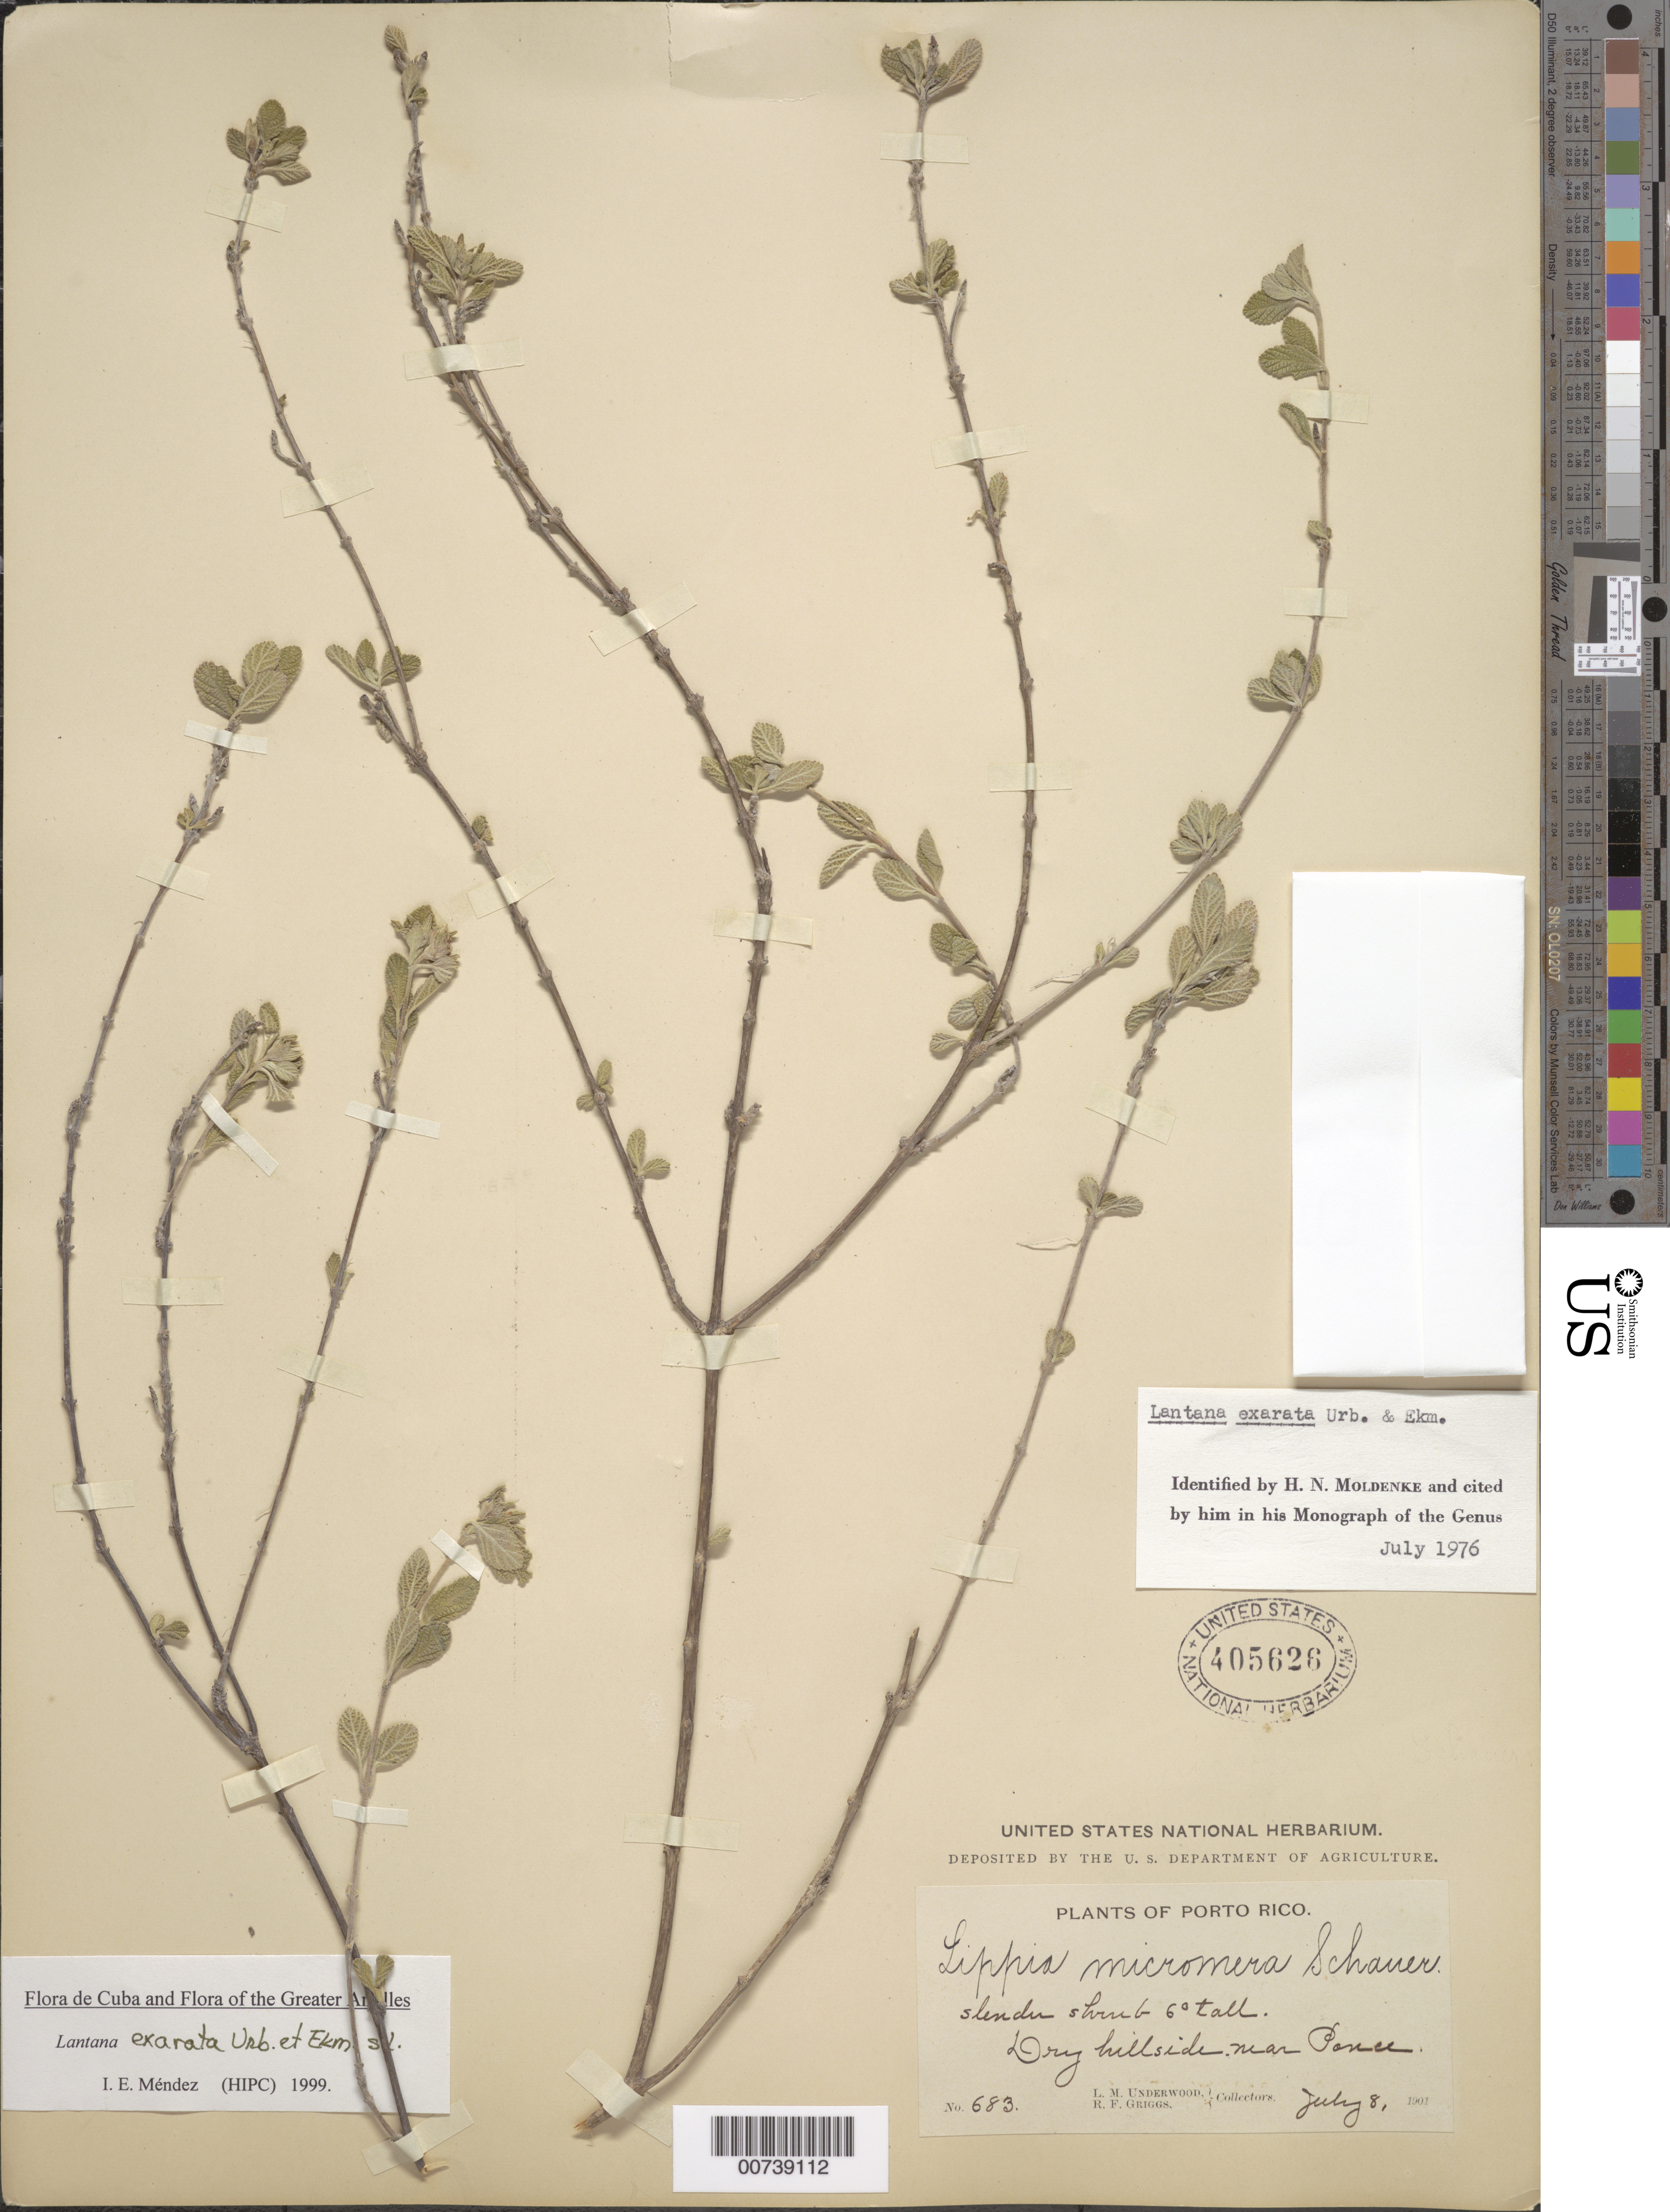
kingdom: Plantae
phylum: Tracheophyta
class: Magnoliopsida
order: Lamiales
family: Verbenaceae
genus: Lantana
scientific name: Lantana exarata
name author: Urb. & Ekman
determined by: Méndez, Isidro E., (HIPC)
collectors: L. M. Underwood & R. F. Griggs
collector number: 683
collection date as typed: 08 Jul 1901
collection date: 1901-07-08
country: Puerto Rico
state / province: Ponce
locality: Near Ponce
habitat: Dry hillside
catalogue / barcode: US 405626